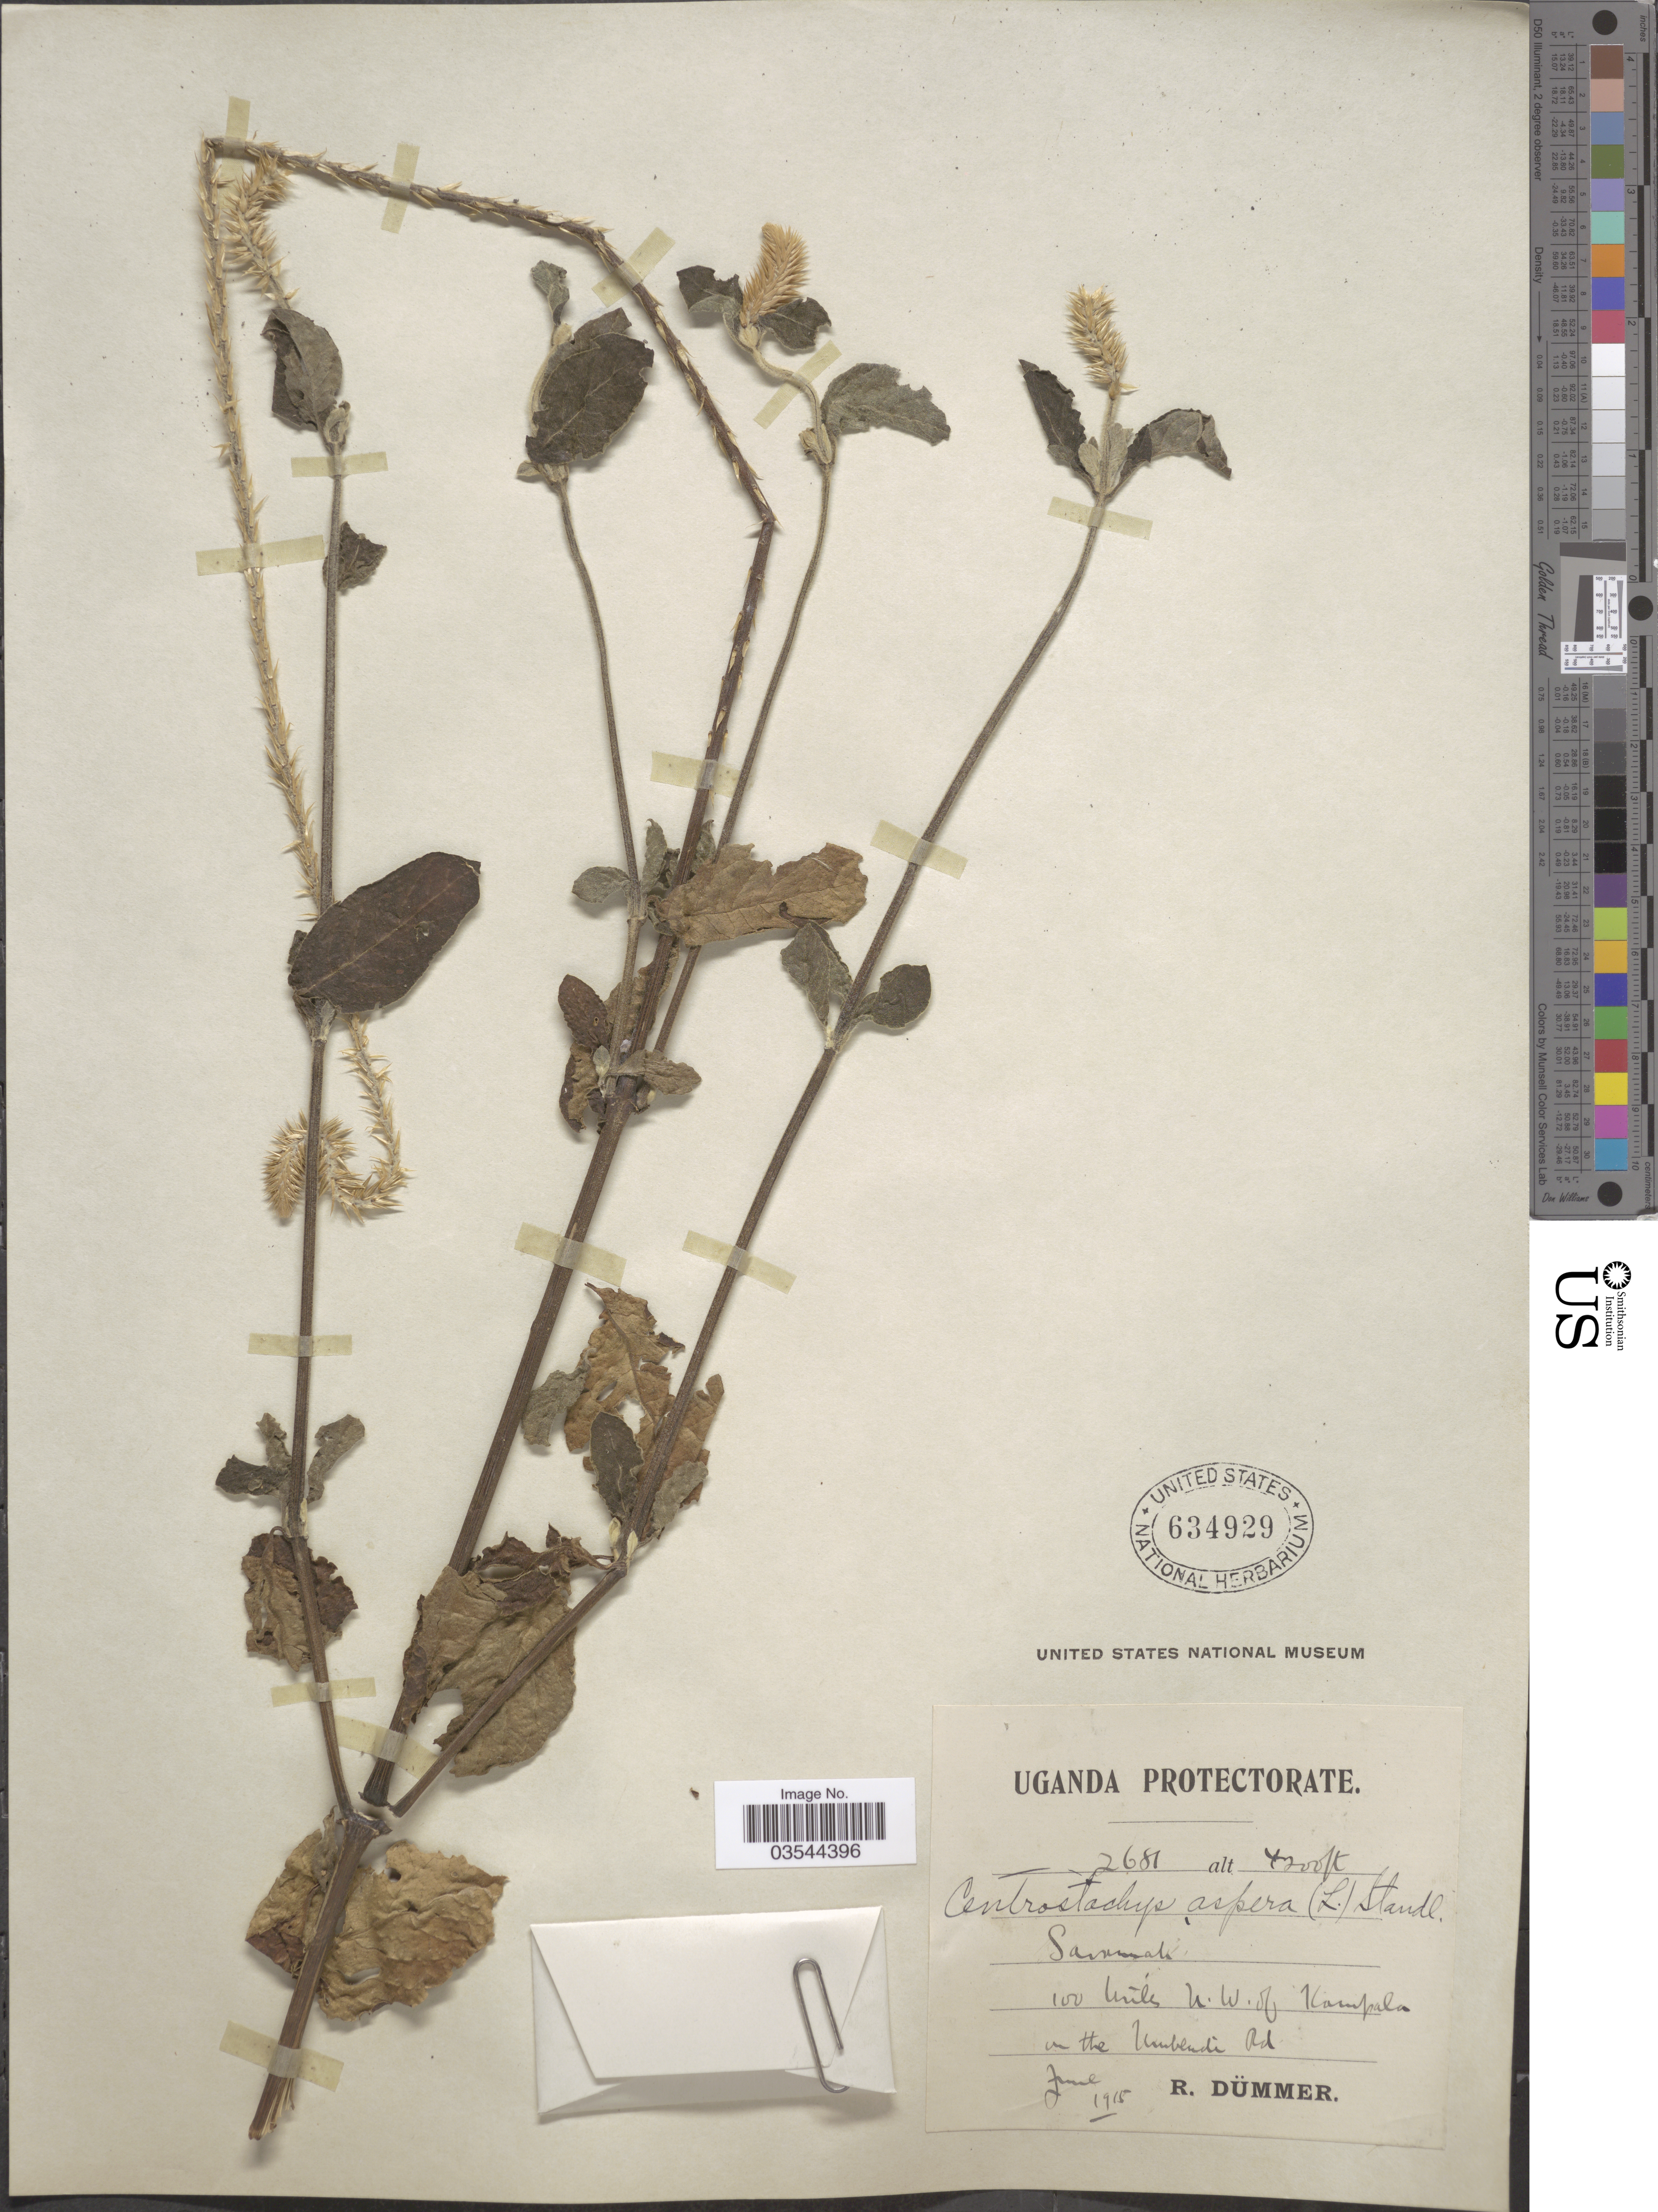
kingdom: Plantae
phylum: Tracheophyta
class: Magnoliopsida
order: Caryophyllales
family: Amaranthaceae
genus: Achyranthes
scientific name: Achyranthes aspera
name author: L.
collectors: R. A. Dümmer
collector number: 2681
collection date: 1915-06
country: Uganda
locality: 100 miles N.W. of Kampala on the Umbendi Rd.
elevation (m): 1280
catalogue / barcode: US 634929